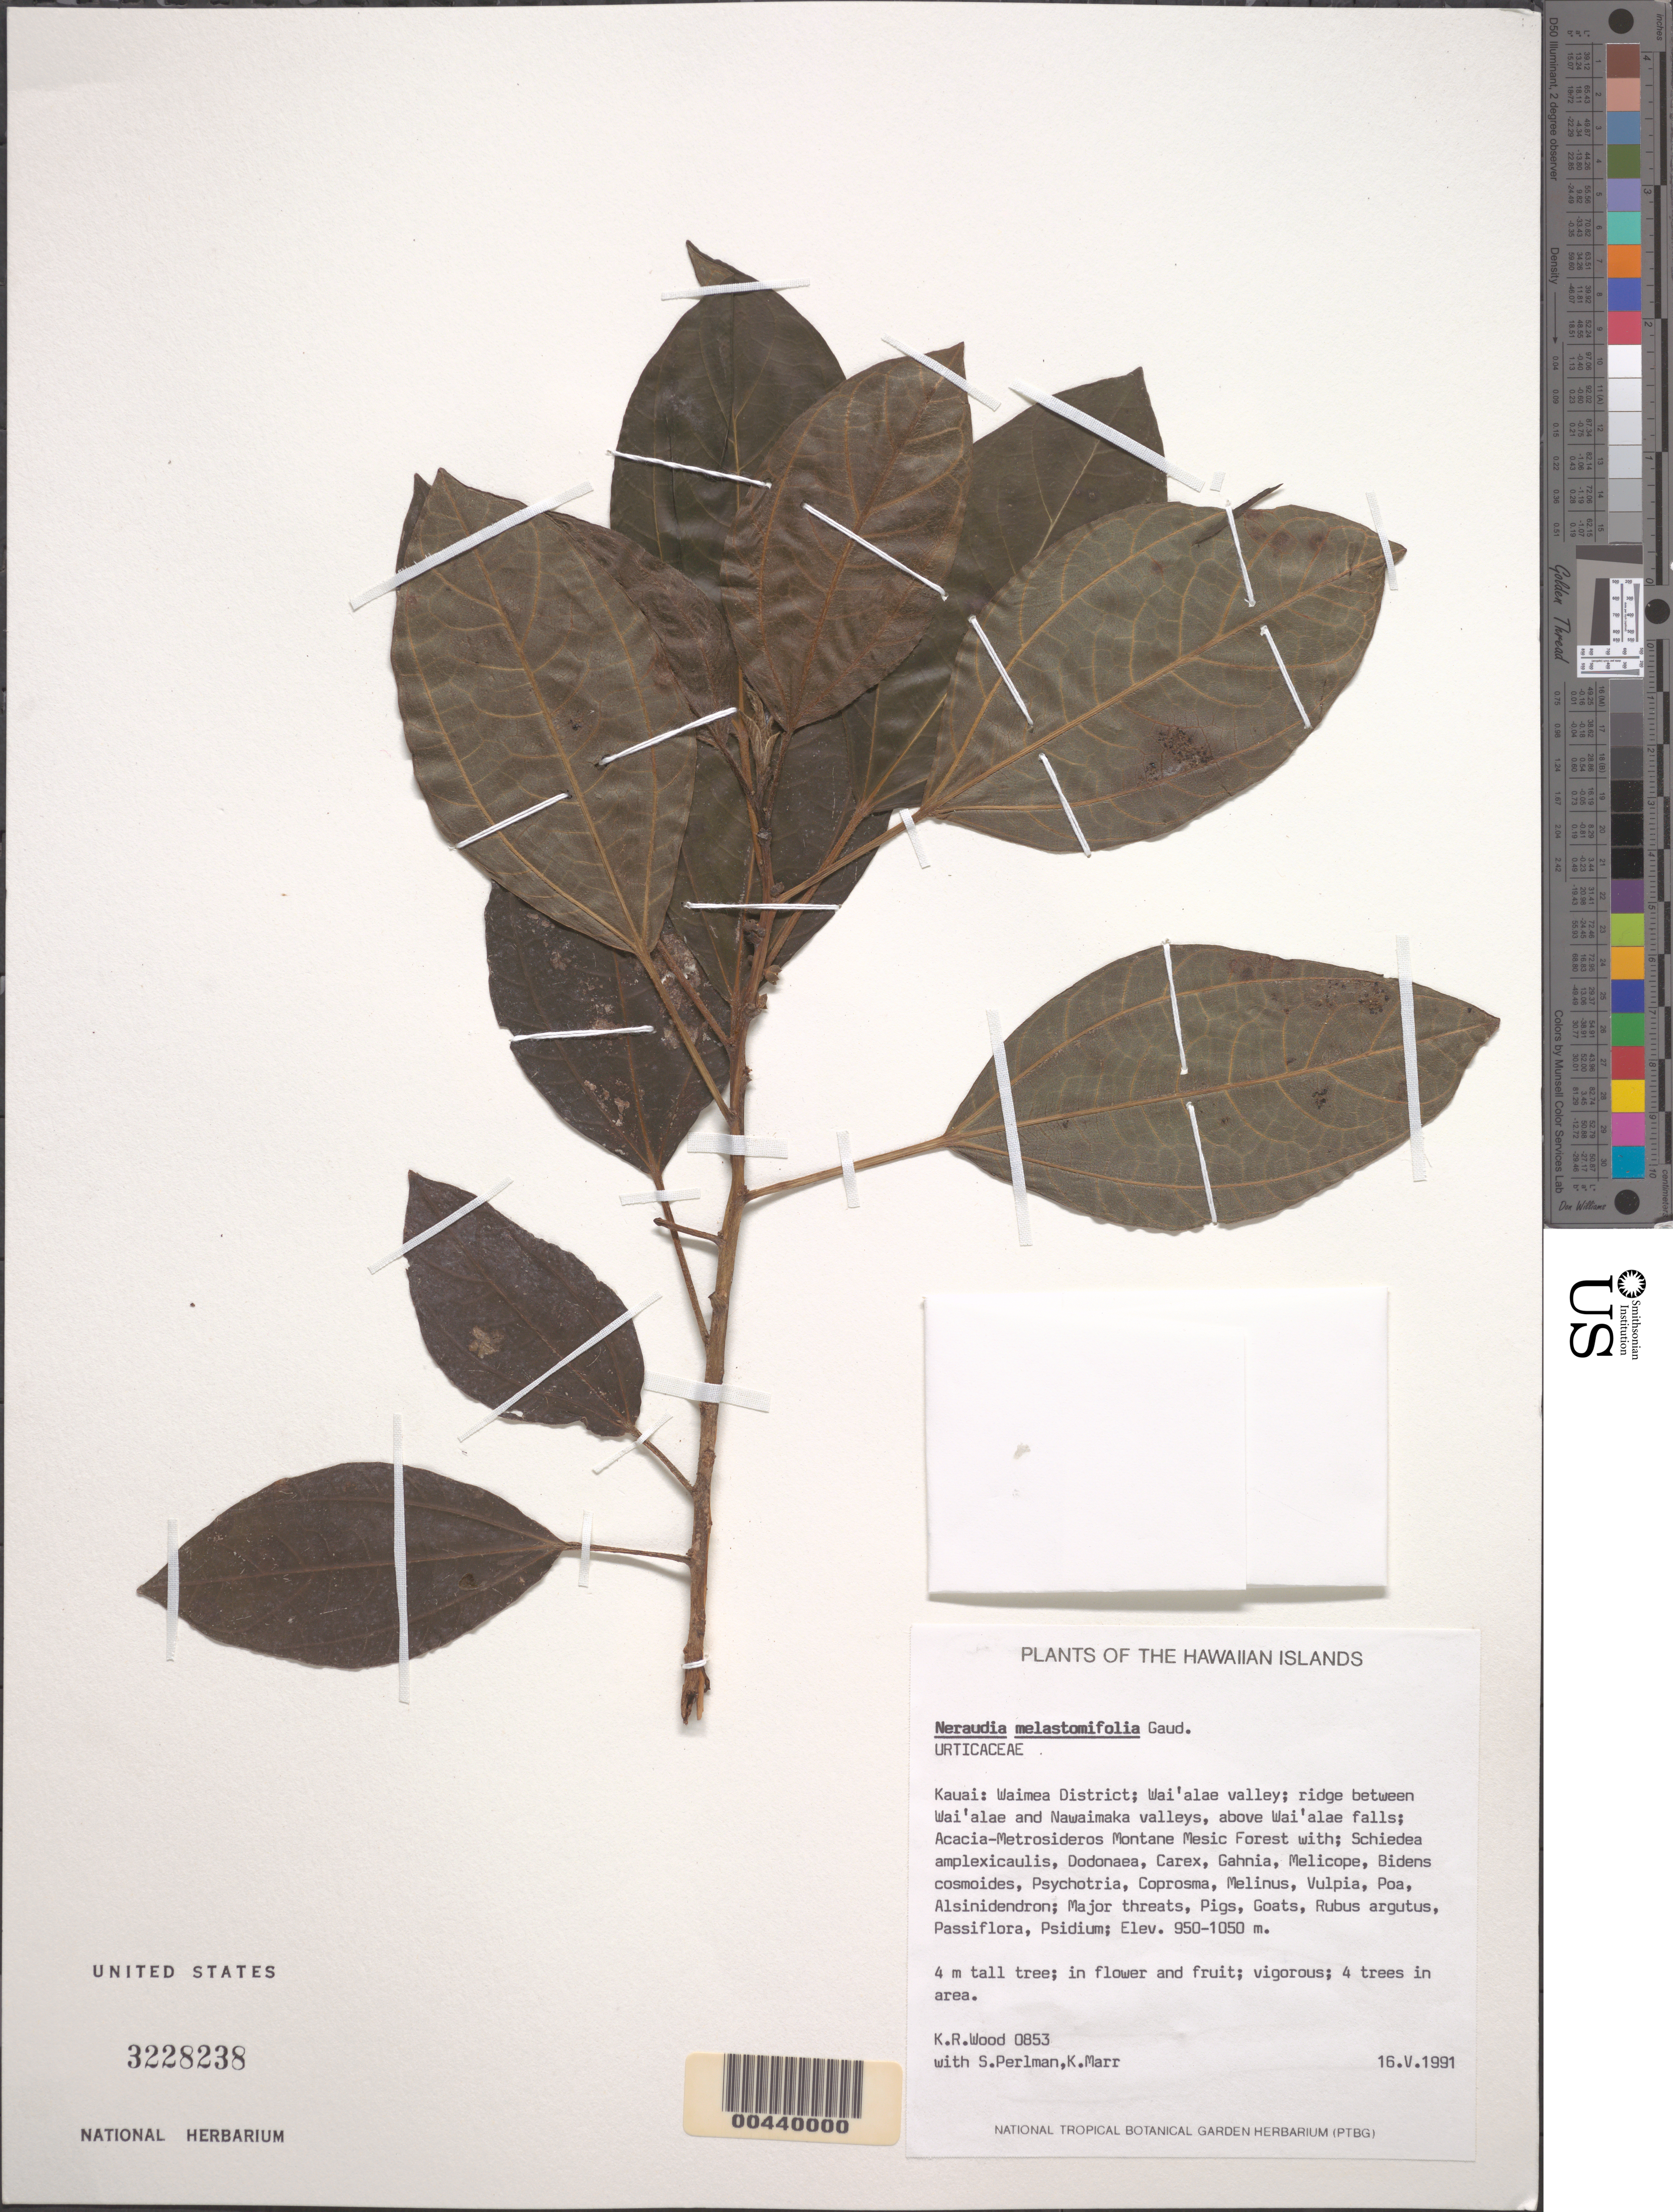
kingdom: Plantae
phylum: Tracheophyta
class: Magnoliopsida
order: Rosales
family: Urticaceae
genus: Neraudia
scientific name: Neraudia melastomifolia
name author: Gaudich.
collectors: K. R. Wood, S. P. Perlman & K. Marr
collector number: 0853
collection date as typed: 16 May 1991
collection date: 1991-05-16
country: United States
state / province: Hawaii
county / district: Kauai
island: Kaua'i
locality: Waimea District, Wai'alae valley, ridge between Wai'alae and Nawaimaka valleys, above Wai'alae falls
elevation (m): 950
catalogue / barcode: US 3228238